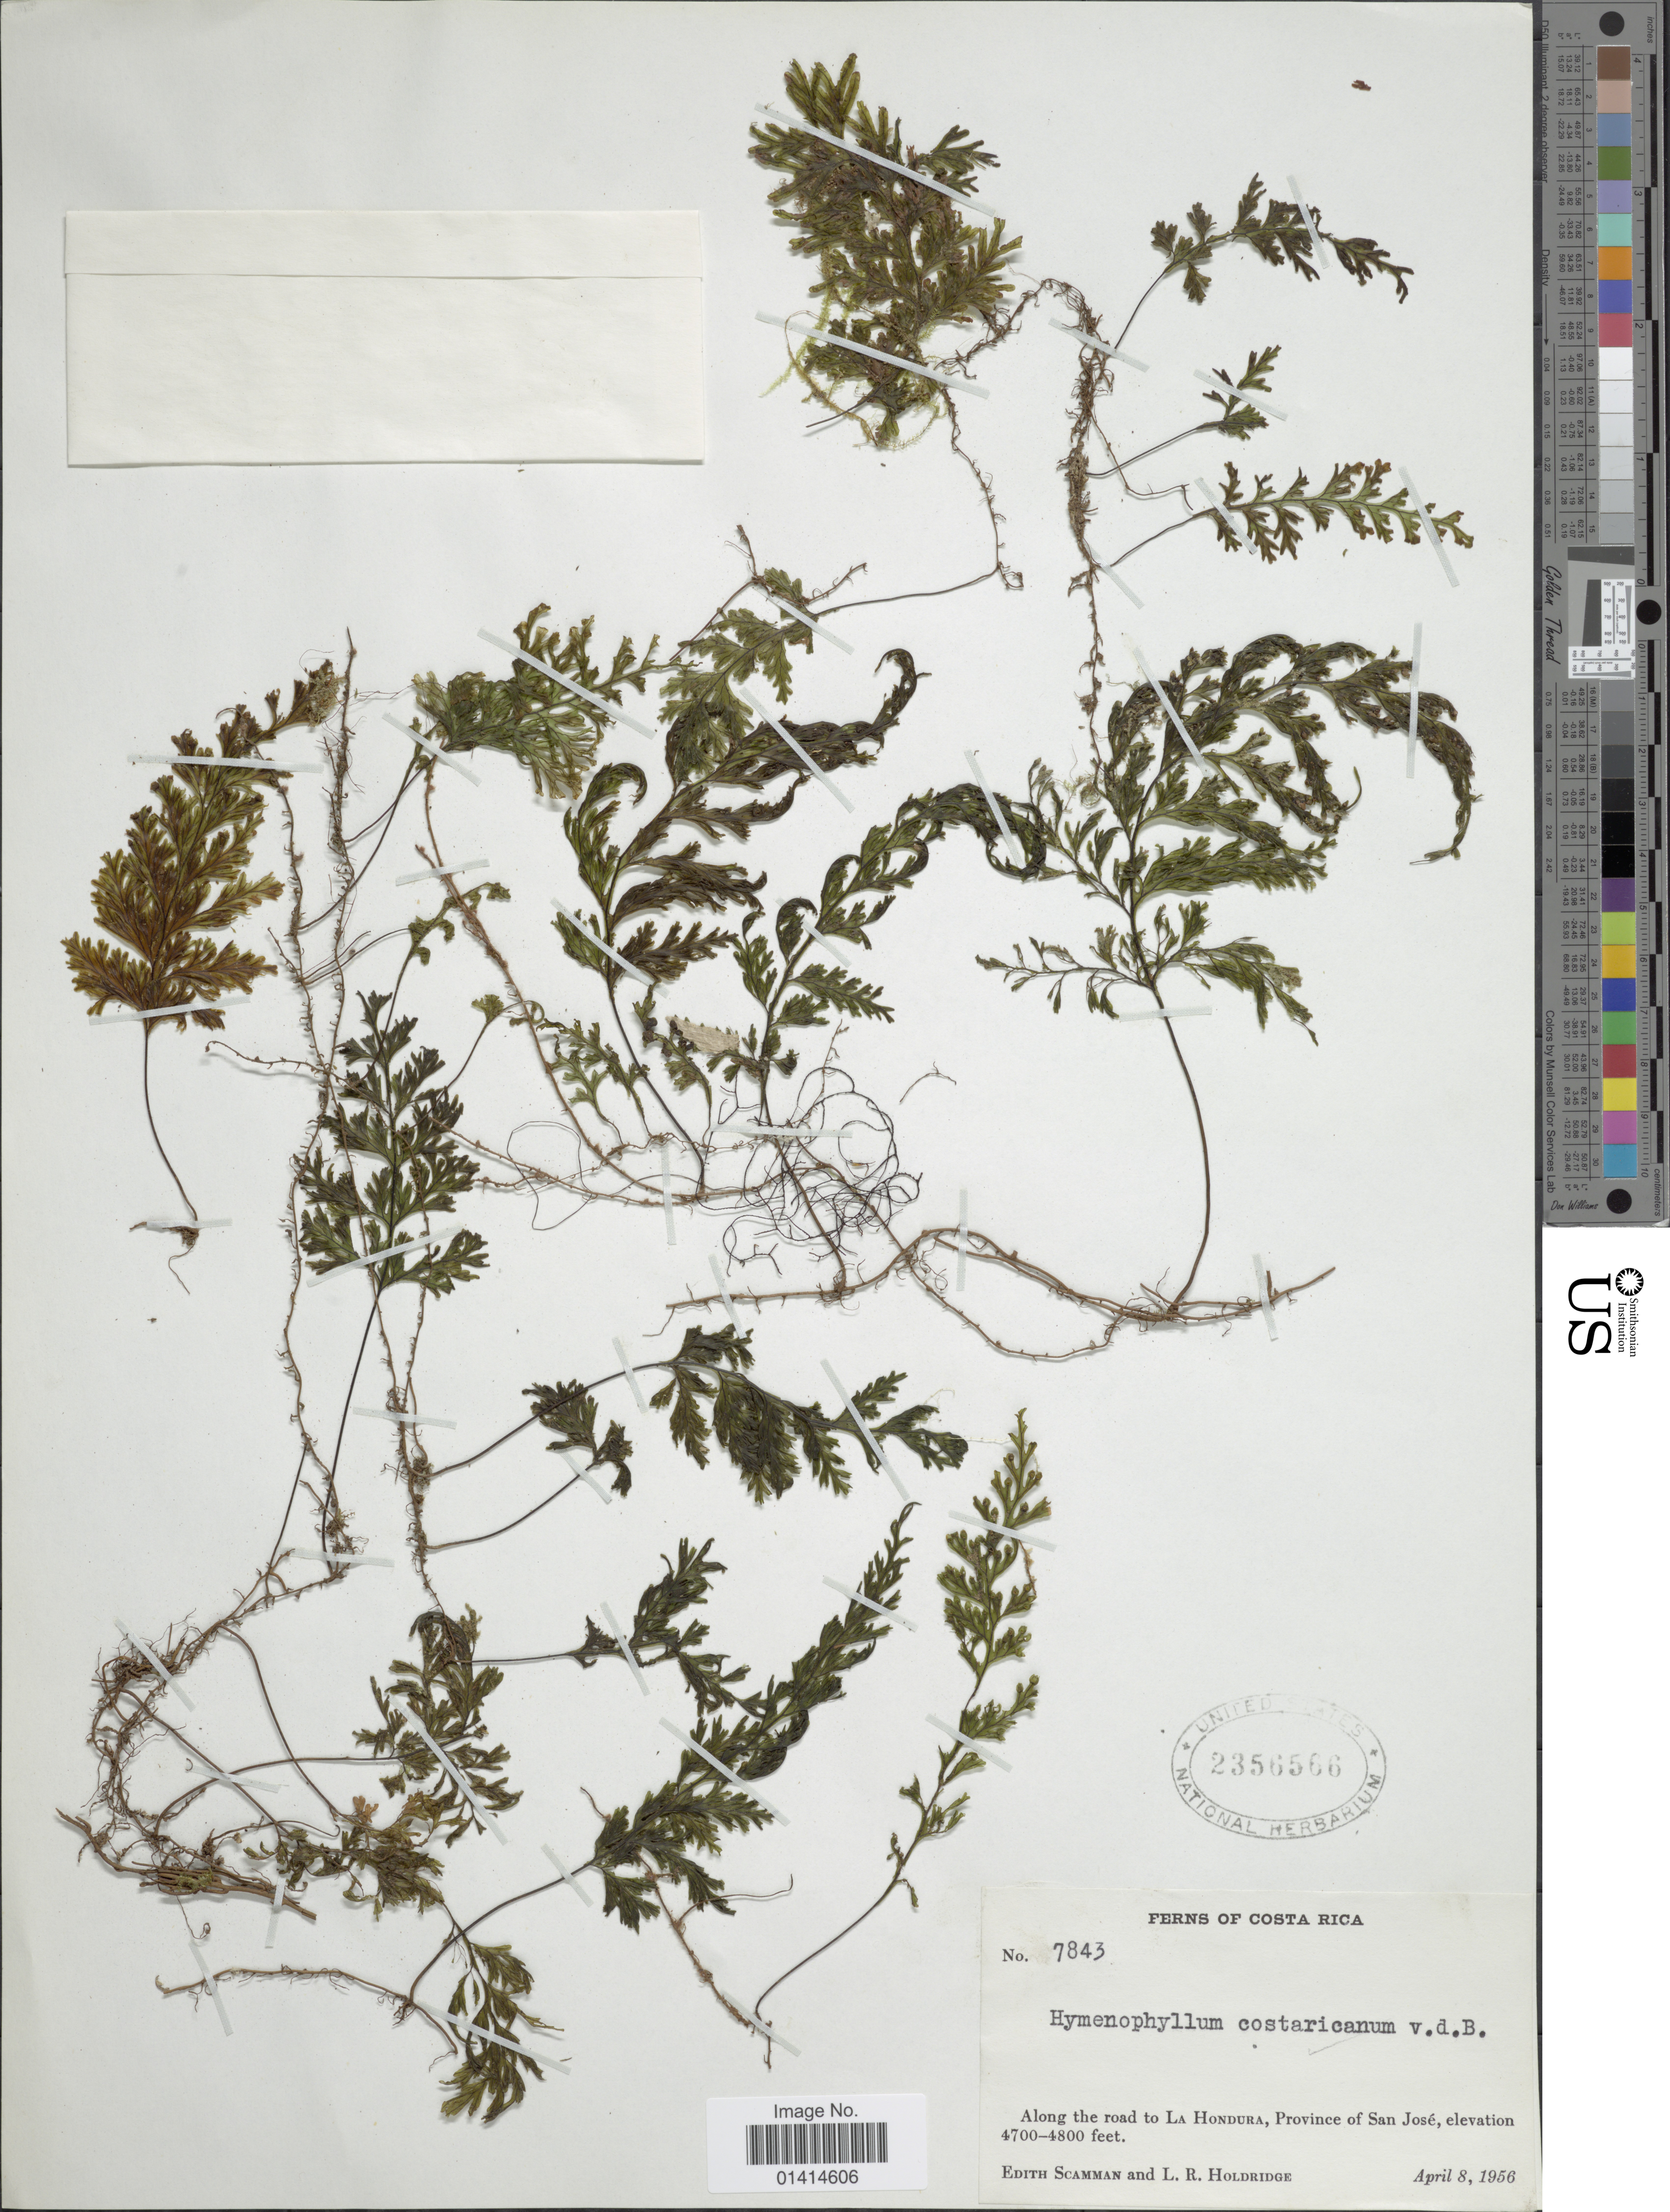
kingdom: Plantae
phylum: Tracheophyta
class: Polypodiopsida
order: Hymenophyllales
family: Hymenophyllaceae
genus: Hymenophyllum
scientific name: Hymenophyllum subrigidum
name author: Christ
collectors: E. Scamman & L. Holdridge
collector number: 7843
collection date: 1956-04-08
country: Costa Rica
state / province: San José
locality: Along the road to la Hondura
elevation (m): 1433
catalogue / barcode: US 2356566